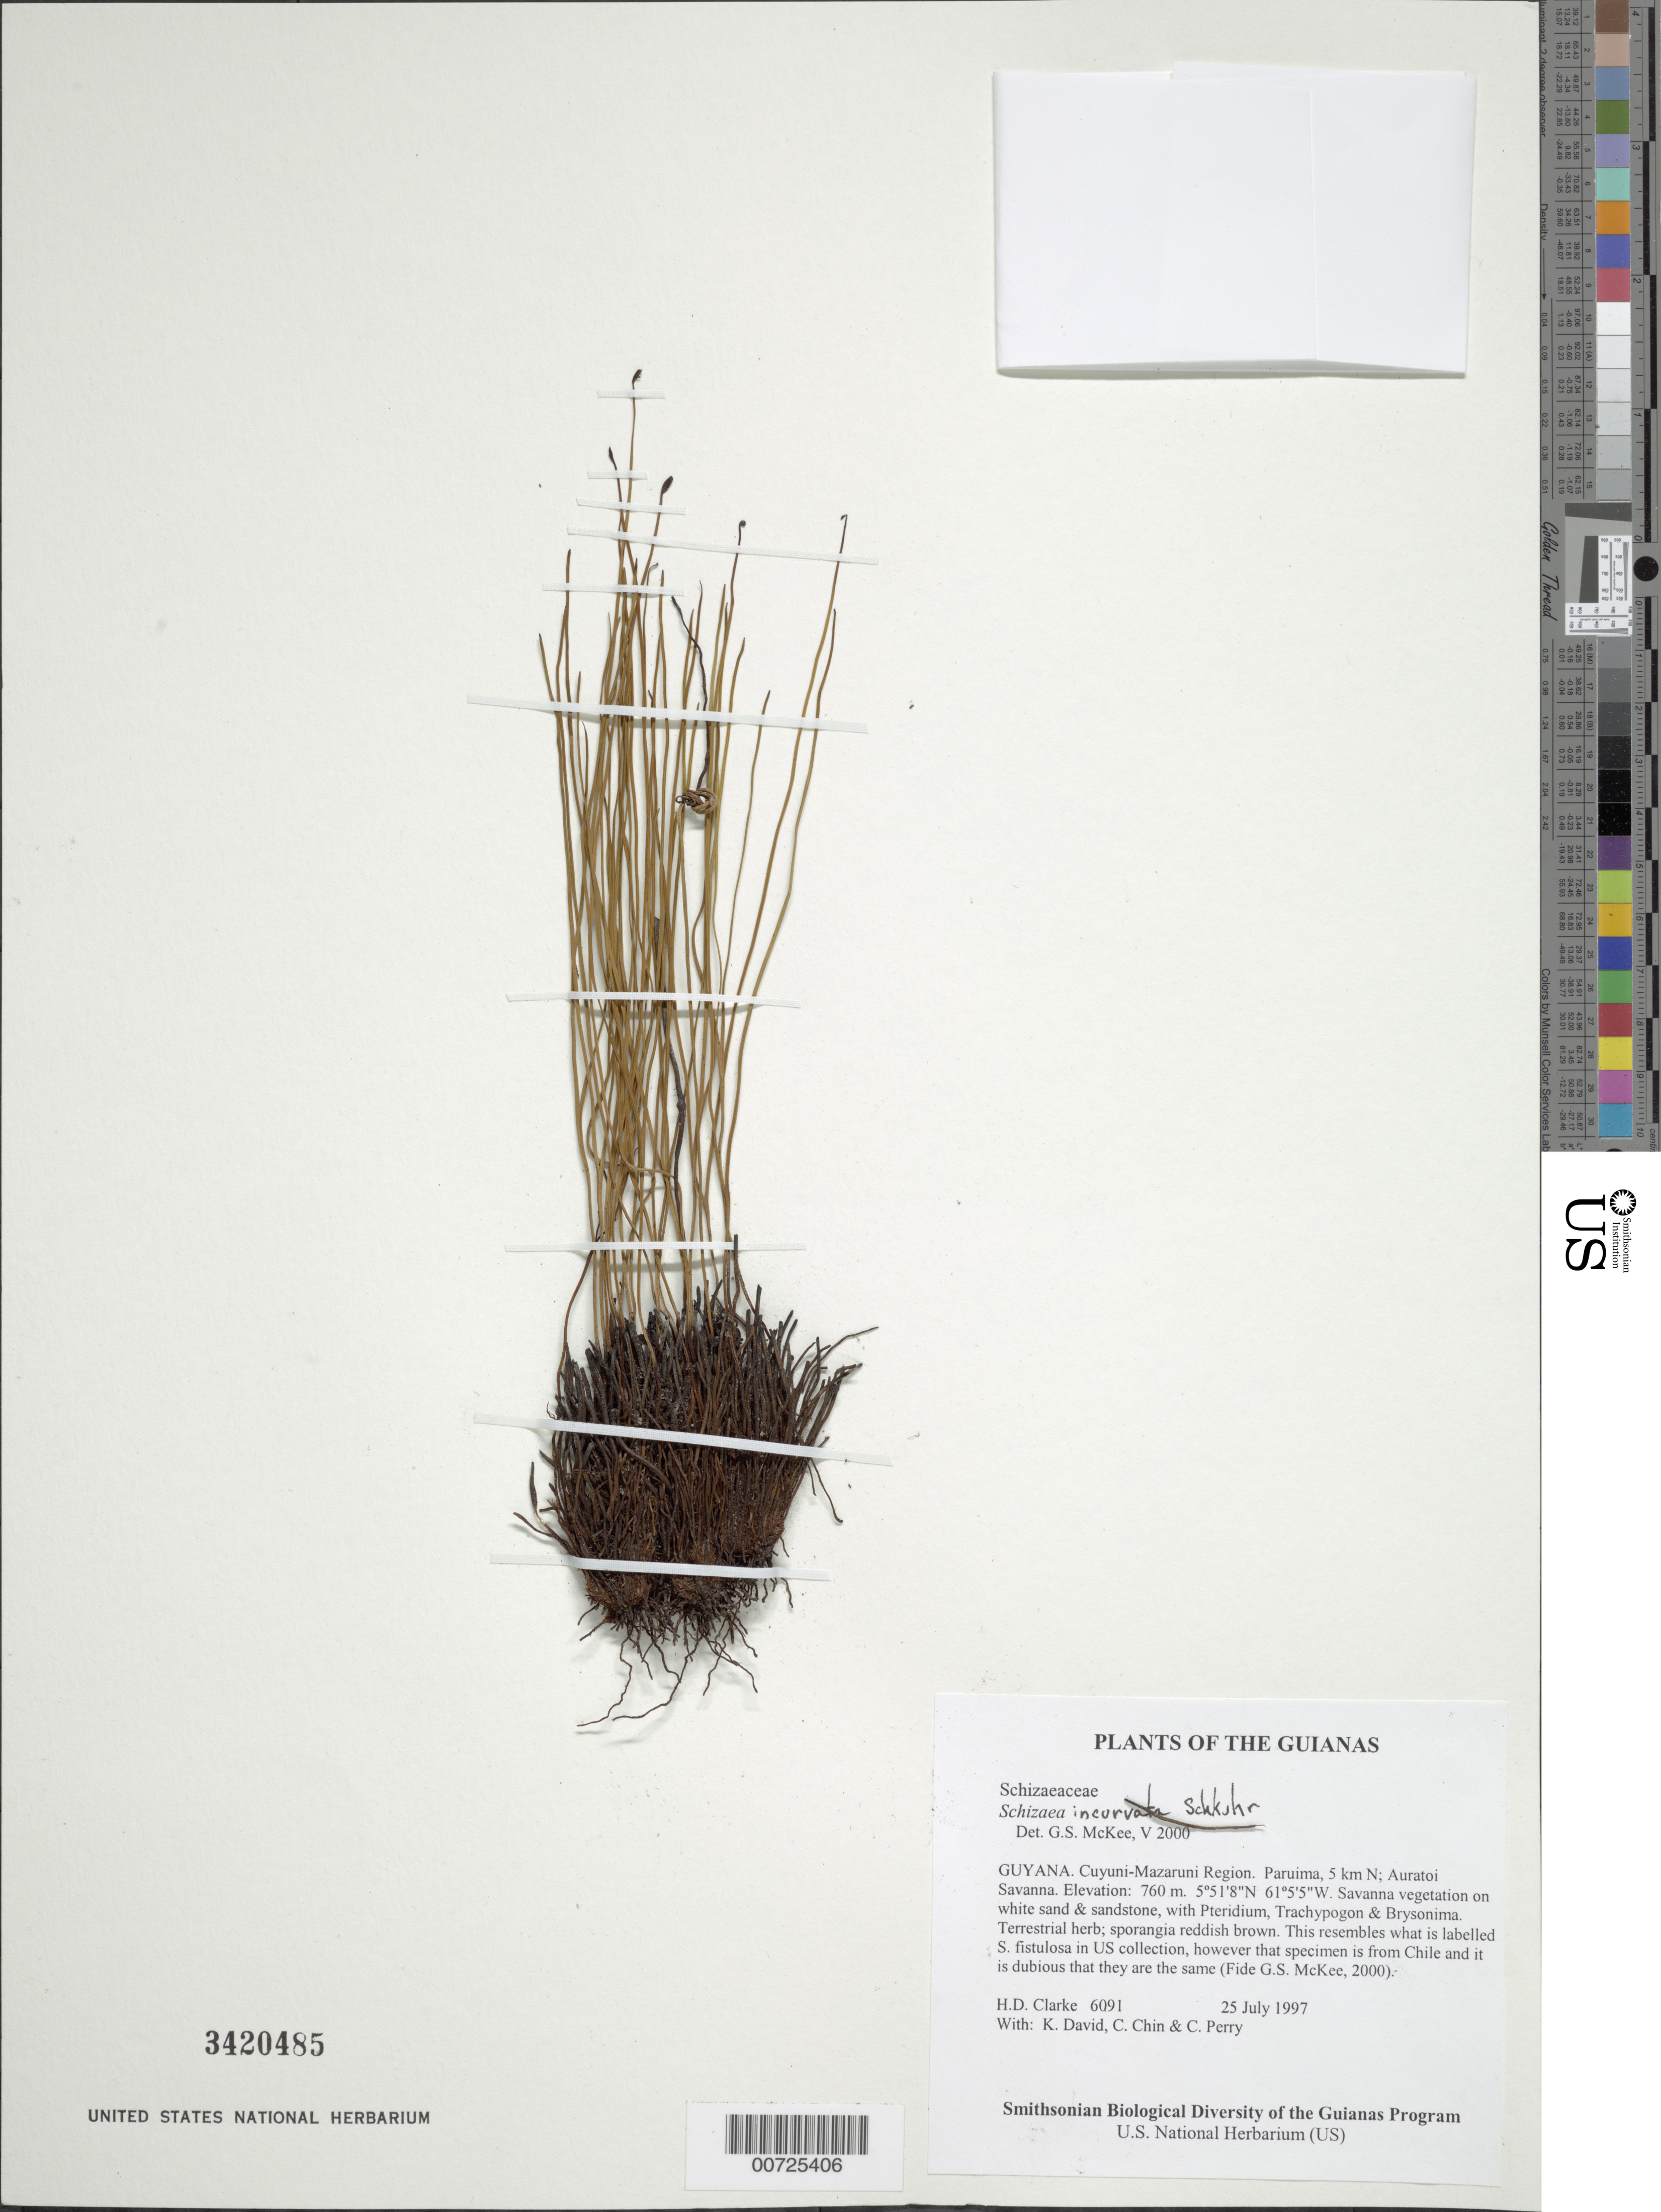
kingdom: Plantae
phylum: Tracheophyta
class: Polypodiopsida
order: Schizaeales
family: Schizaeaceae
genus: Schizaea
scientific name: Schizaea incurvata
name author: Schkuhr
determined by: McKee, G. S., (US), NMNH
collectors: H. D. Clarke, K. David, C. Chin & C. Perry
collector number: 6091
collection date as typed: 25 July 1997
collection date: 1997-07-25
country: Guyana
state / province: Cuyuni-Mazaruni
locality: Paruima, 5 km N; Auratoi Savanna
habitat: Savanna vegetation on white sand & sandstone, with Pteridium, Trachypogon & Brysonima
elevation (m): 760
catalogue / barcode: US 3420485